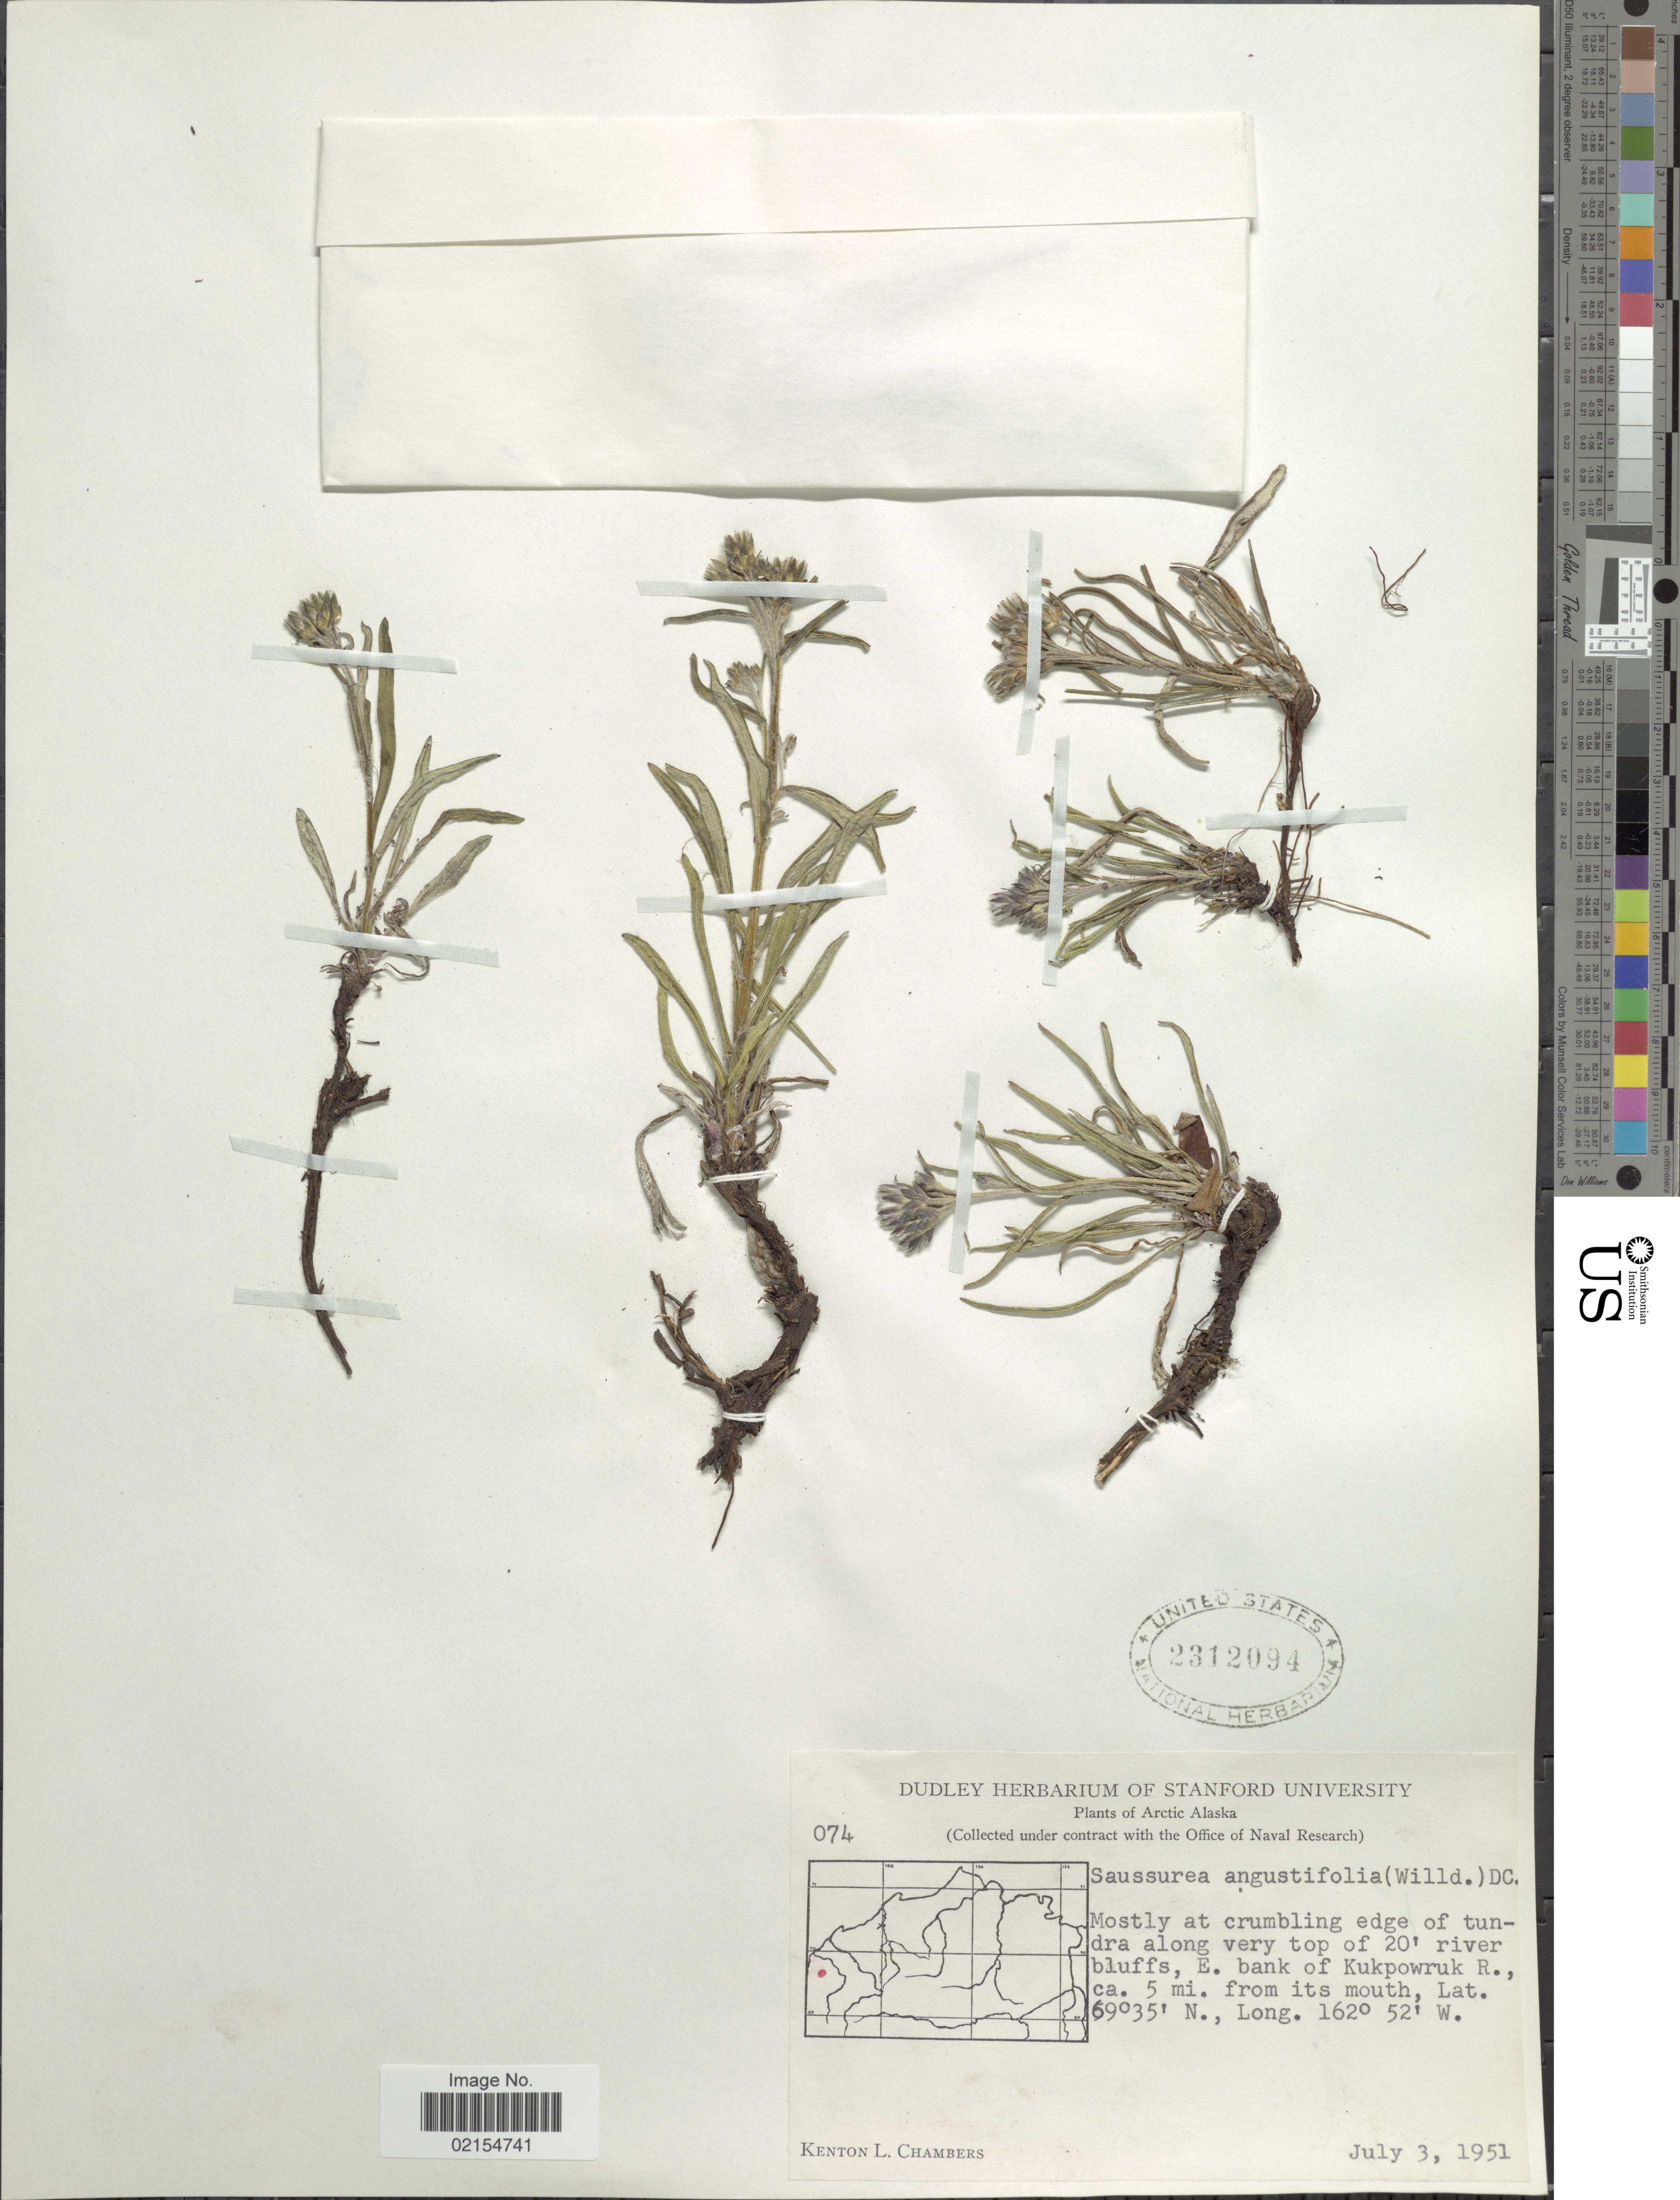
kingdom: Plantae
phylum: Tracheophyta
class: Magnoliopsida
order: Asterales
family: Asteraceae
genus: Saussurea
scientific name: Saussurea angustifolia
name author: (L.) DC.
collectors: K. L. Chambers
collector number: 074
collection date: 1951-07-03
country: United States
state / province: Alaska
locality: Arctic Alaska, Mostly at crumbling edge of tundra along very toip of 20' river bluffs, E. bank of Kukpowruk R., 5 mi. from its mouth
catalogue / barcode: US 2312094